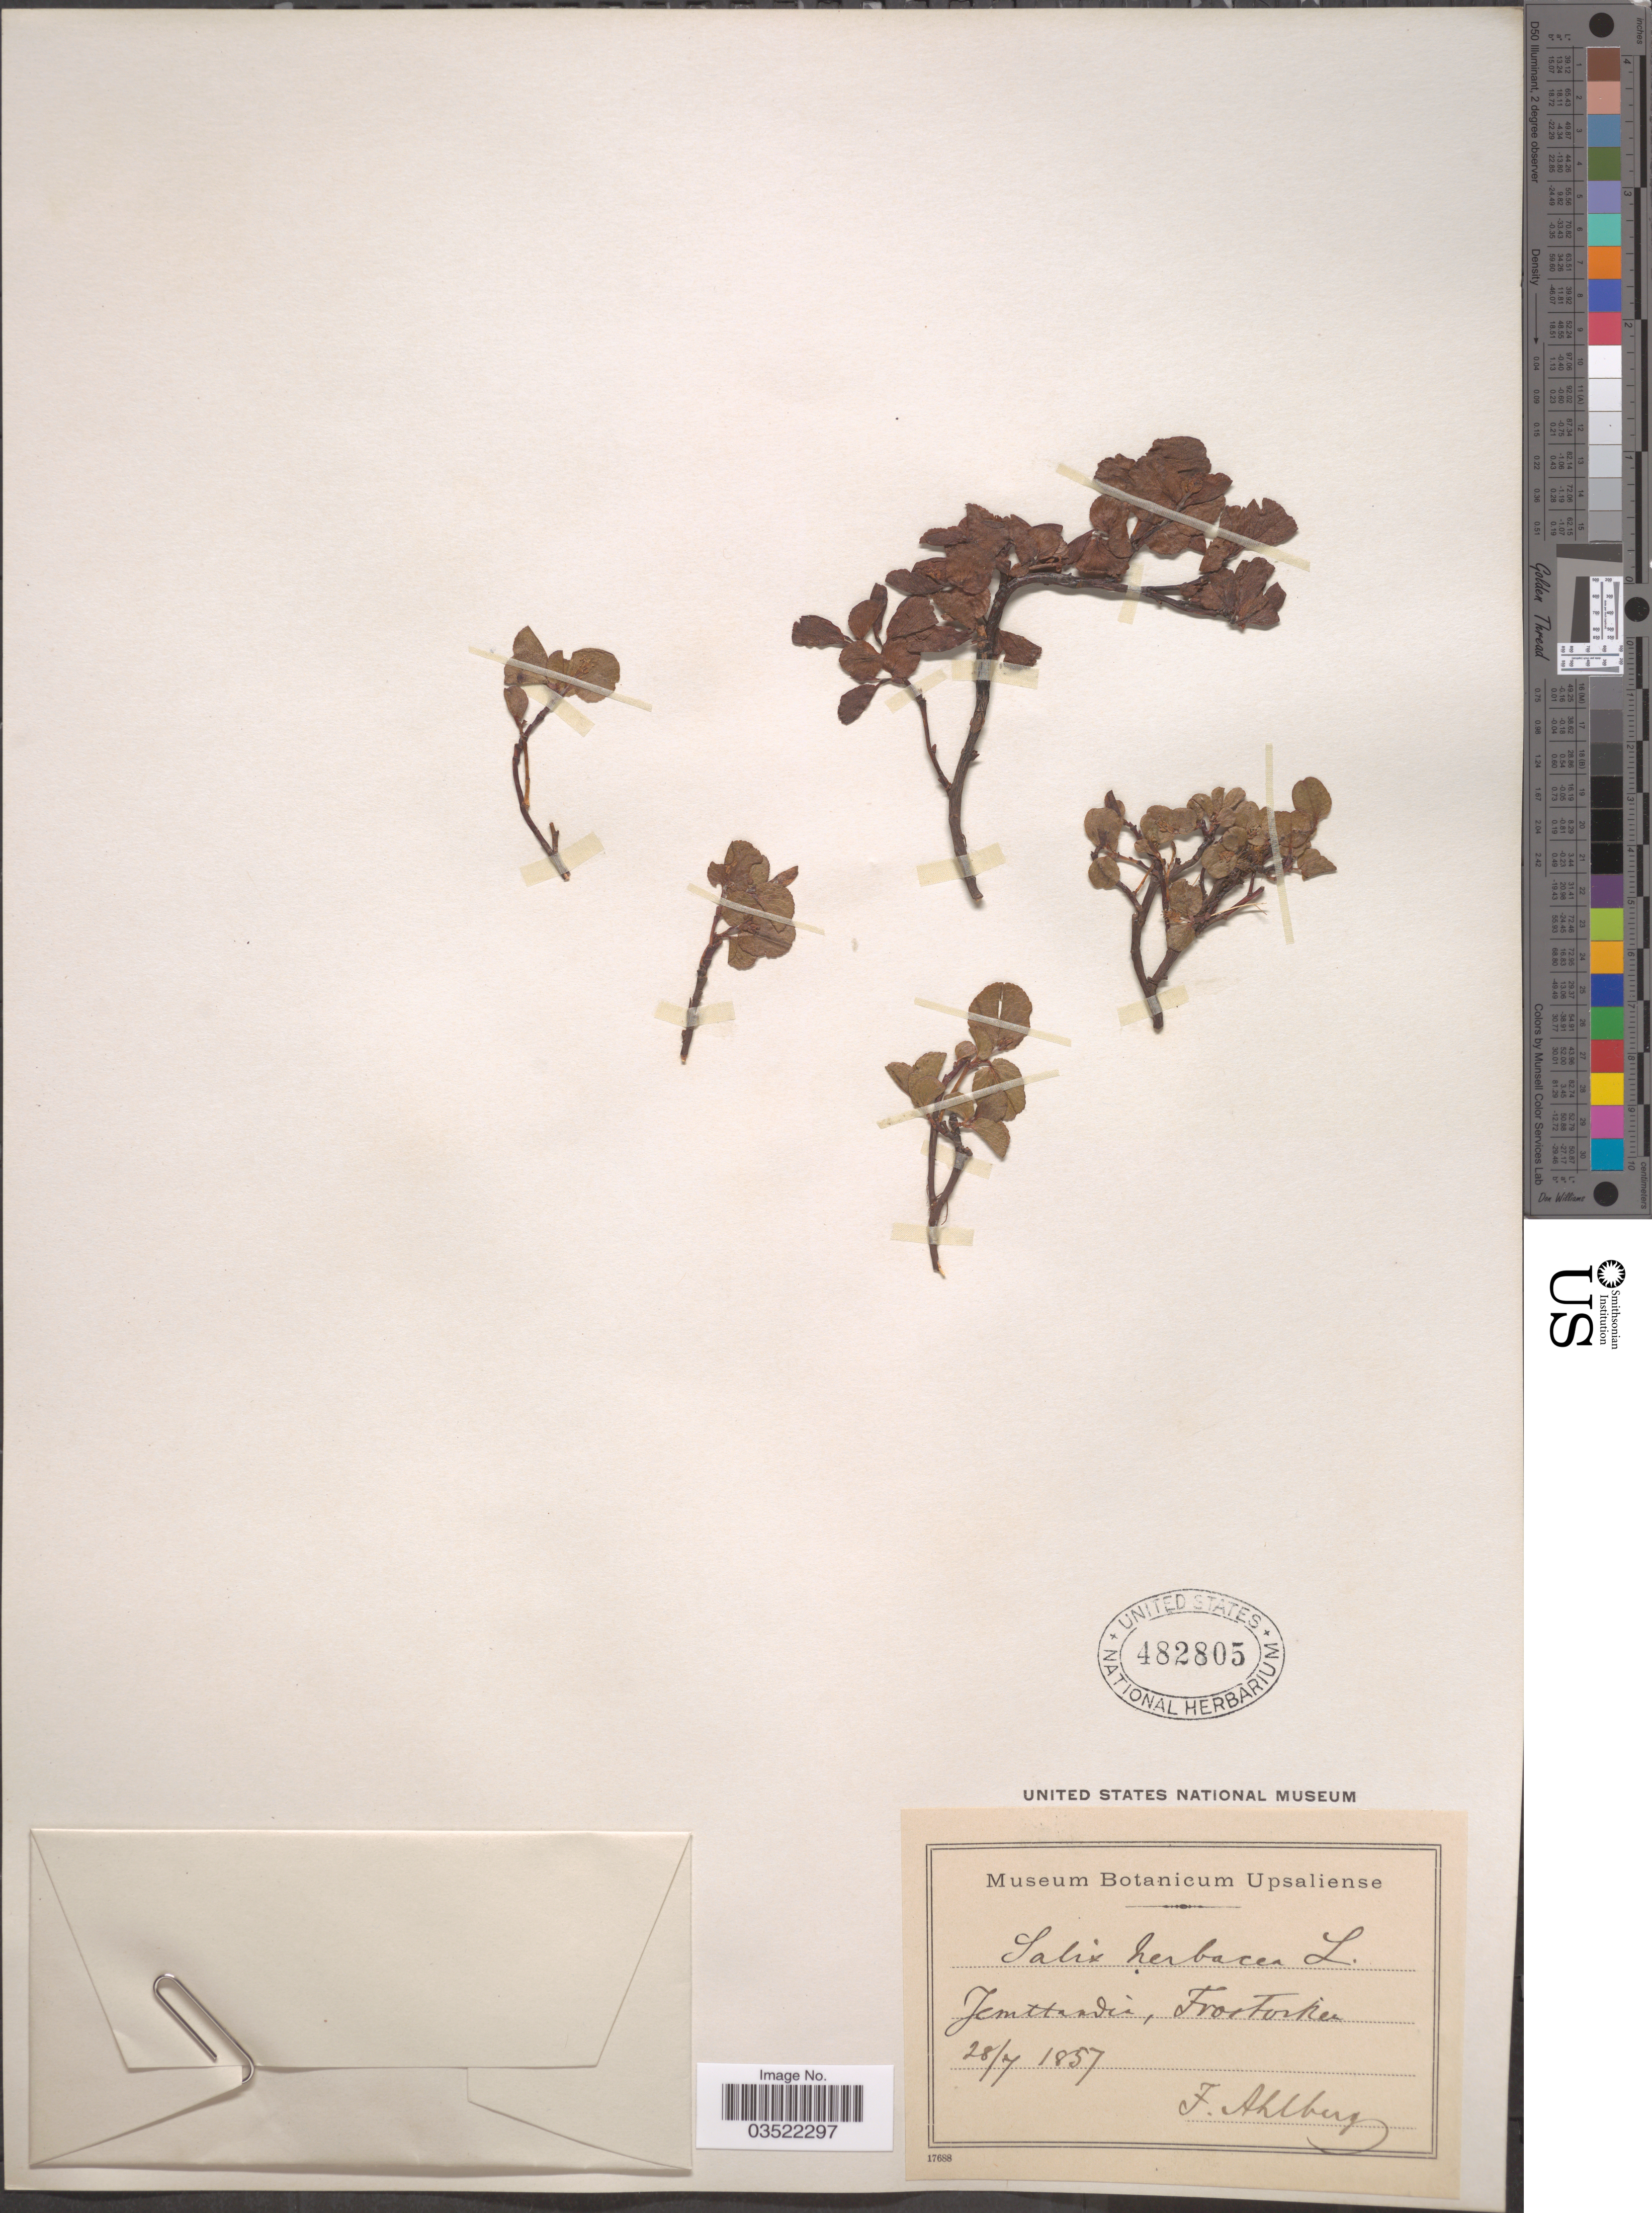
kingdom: Plantae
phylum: Tracheophyta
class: Magnoliopsida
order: Malpighiales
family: Salicaceae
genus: Salix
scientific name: Salix herbacea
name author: L.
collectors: F. Ahlberg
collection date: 1857-07-28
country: Sweden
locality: Jemttandia, Frostviken.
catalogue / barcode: US 482805